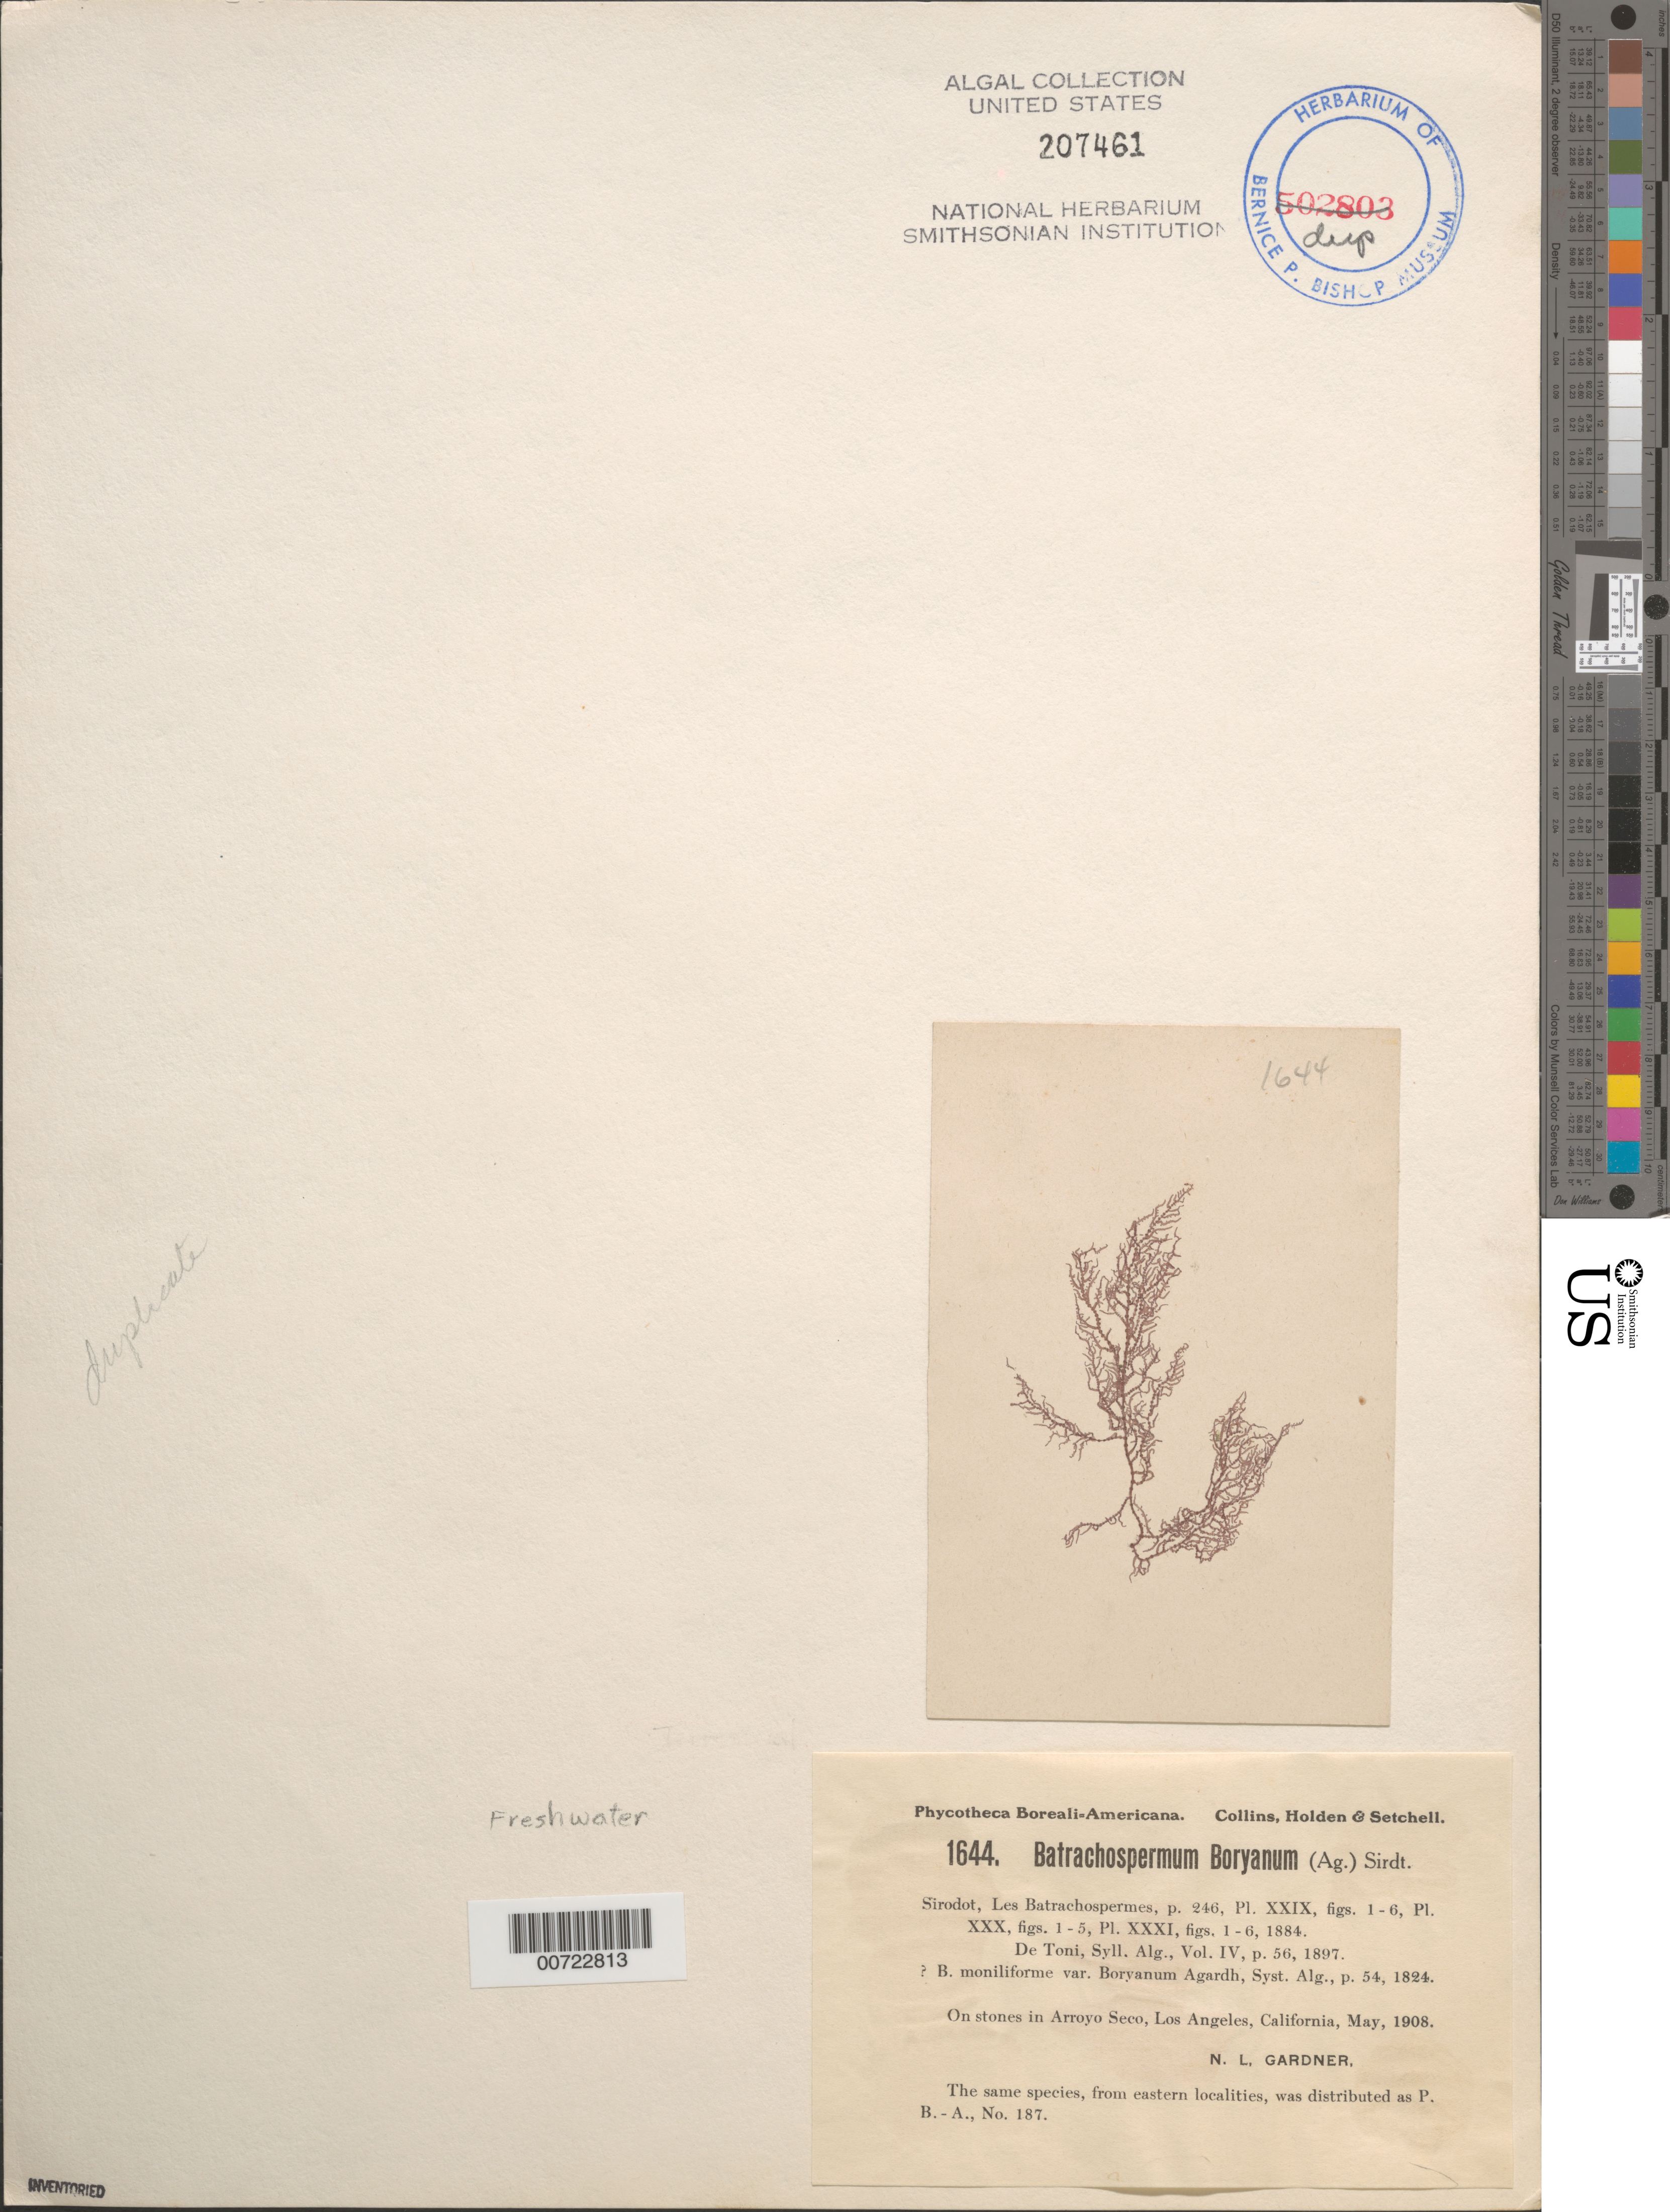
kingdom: Plantae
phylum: Rhodophyta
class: Florideophyceae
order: Batrachospermales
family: Batrachospermaceae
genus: Sheathia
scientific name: Sheathia boryana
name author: (Sirodot) Salomaki & M.L. Vis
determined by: Algae name updating Project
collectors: N. Gardner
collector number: PB-A 1644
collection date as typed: May 1908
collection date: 1908-05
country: United States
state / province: California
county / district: Los Angeles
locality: Arroyo Seco, Los Angeles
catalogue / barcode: US 207461